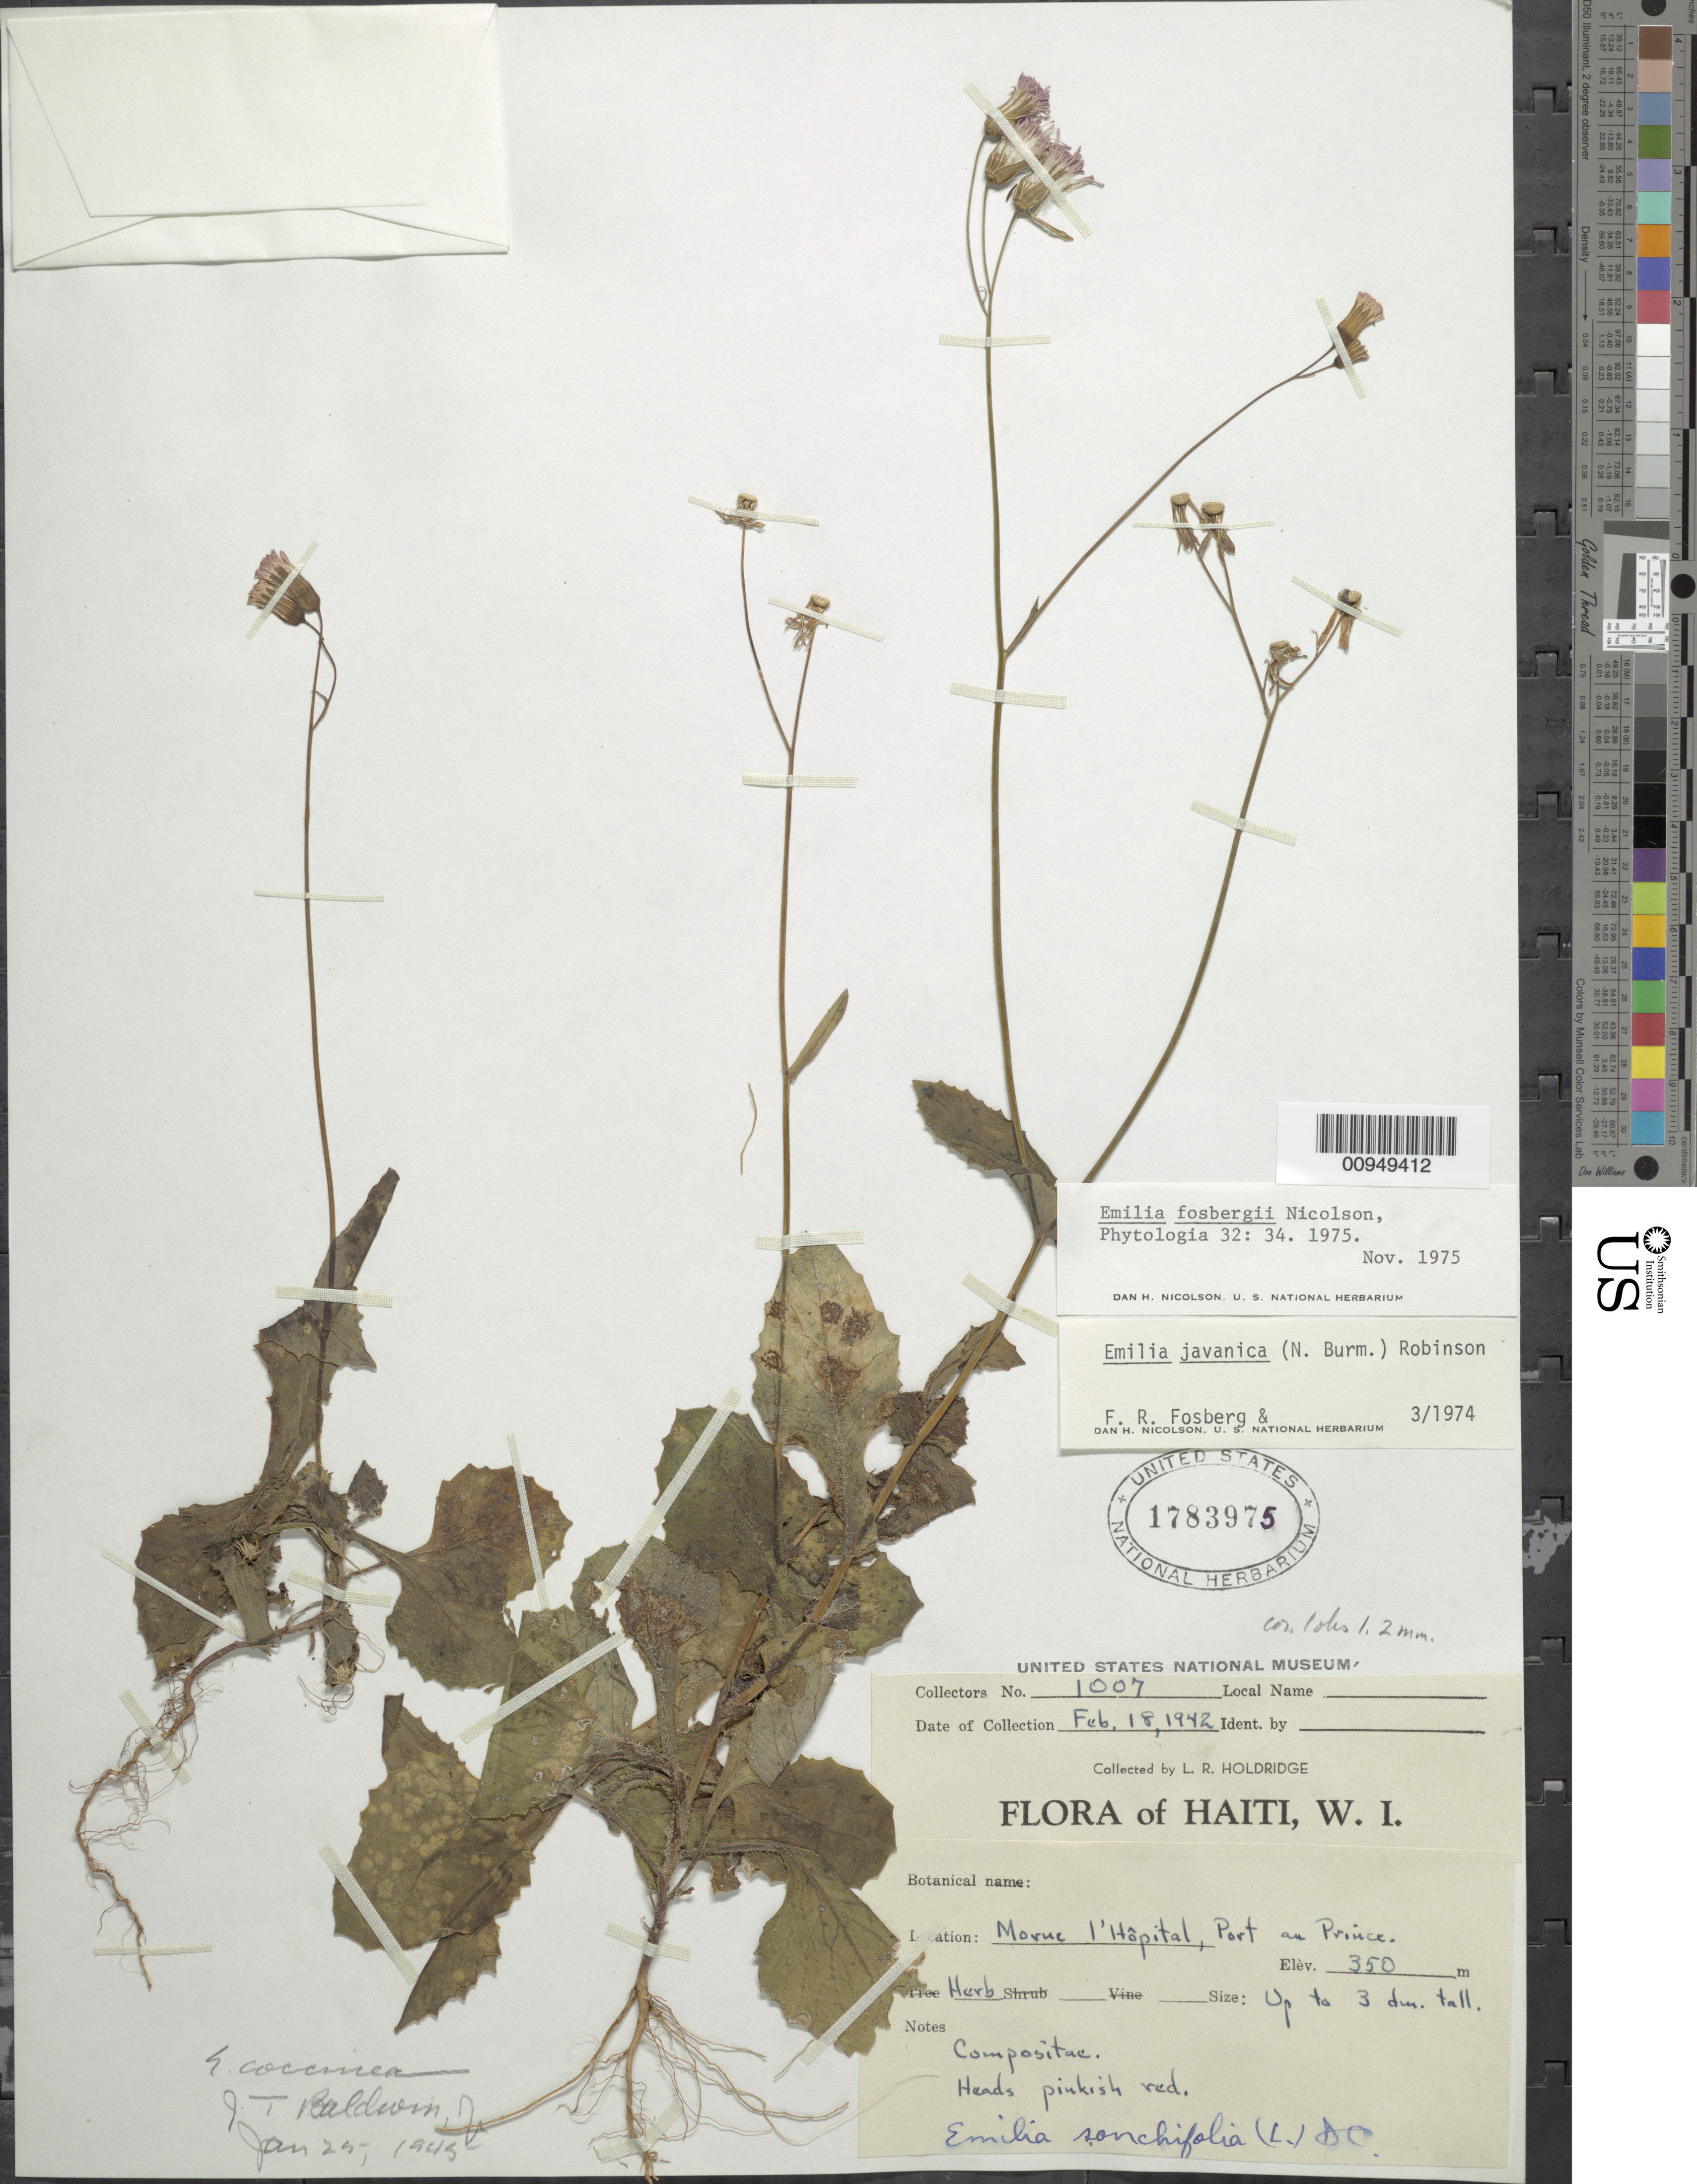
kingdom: Plantae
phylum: Tracheophyta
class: Magnoliopsida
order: Asterales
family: Asteraceae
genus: Emilia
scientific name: Emilia fosbergii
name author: Nicolson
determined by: Nicolson, Dan H.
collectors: L. Holdridge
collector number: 1007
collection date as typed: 18 Feb 1942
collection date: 1942-02-18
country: Haiti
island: Hispaniola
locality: Morne l'Hôpital, Port au Prince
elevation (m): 350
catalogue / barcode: US 1783975